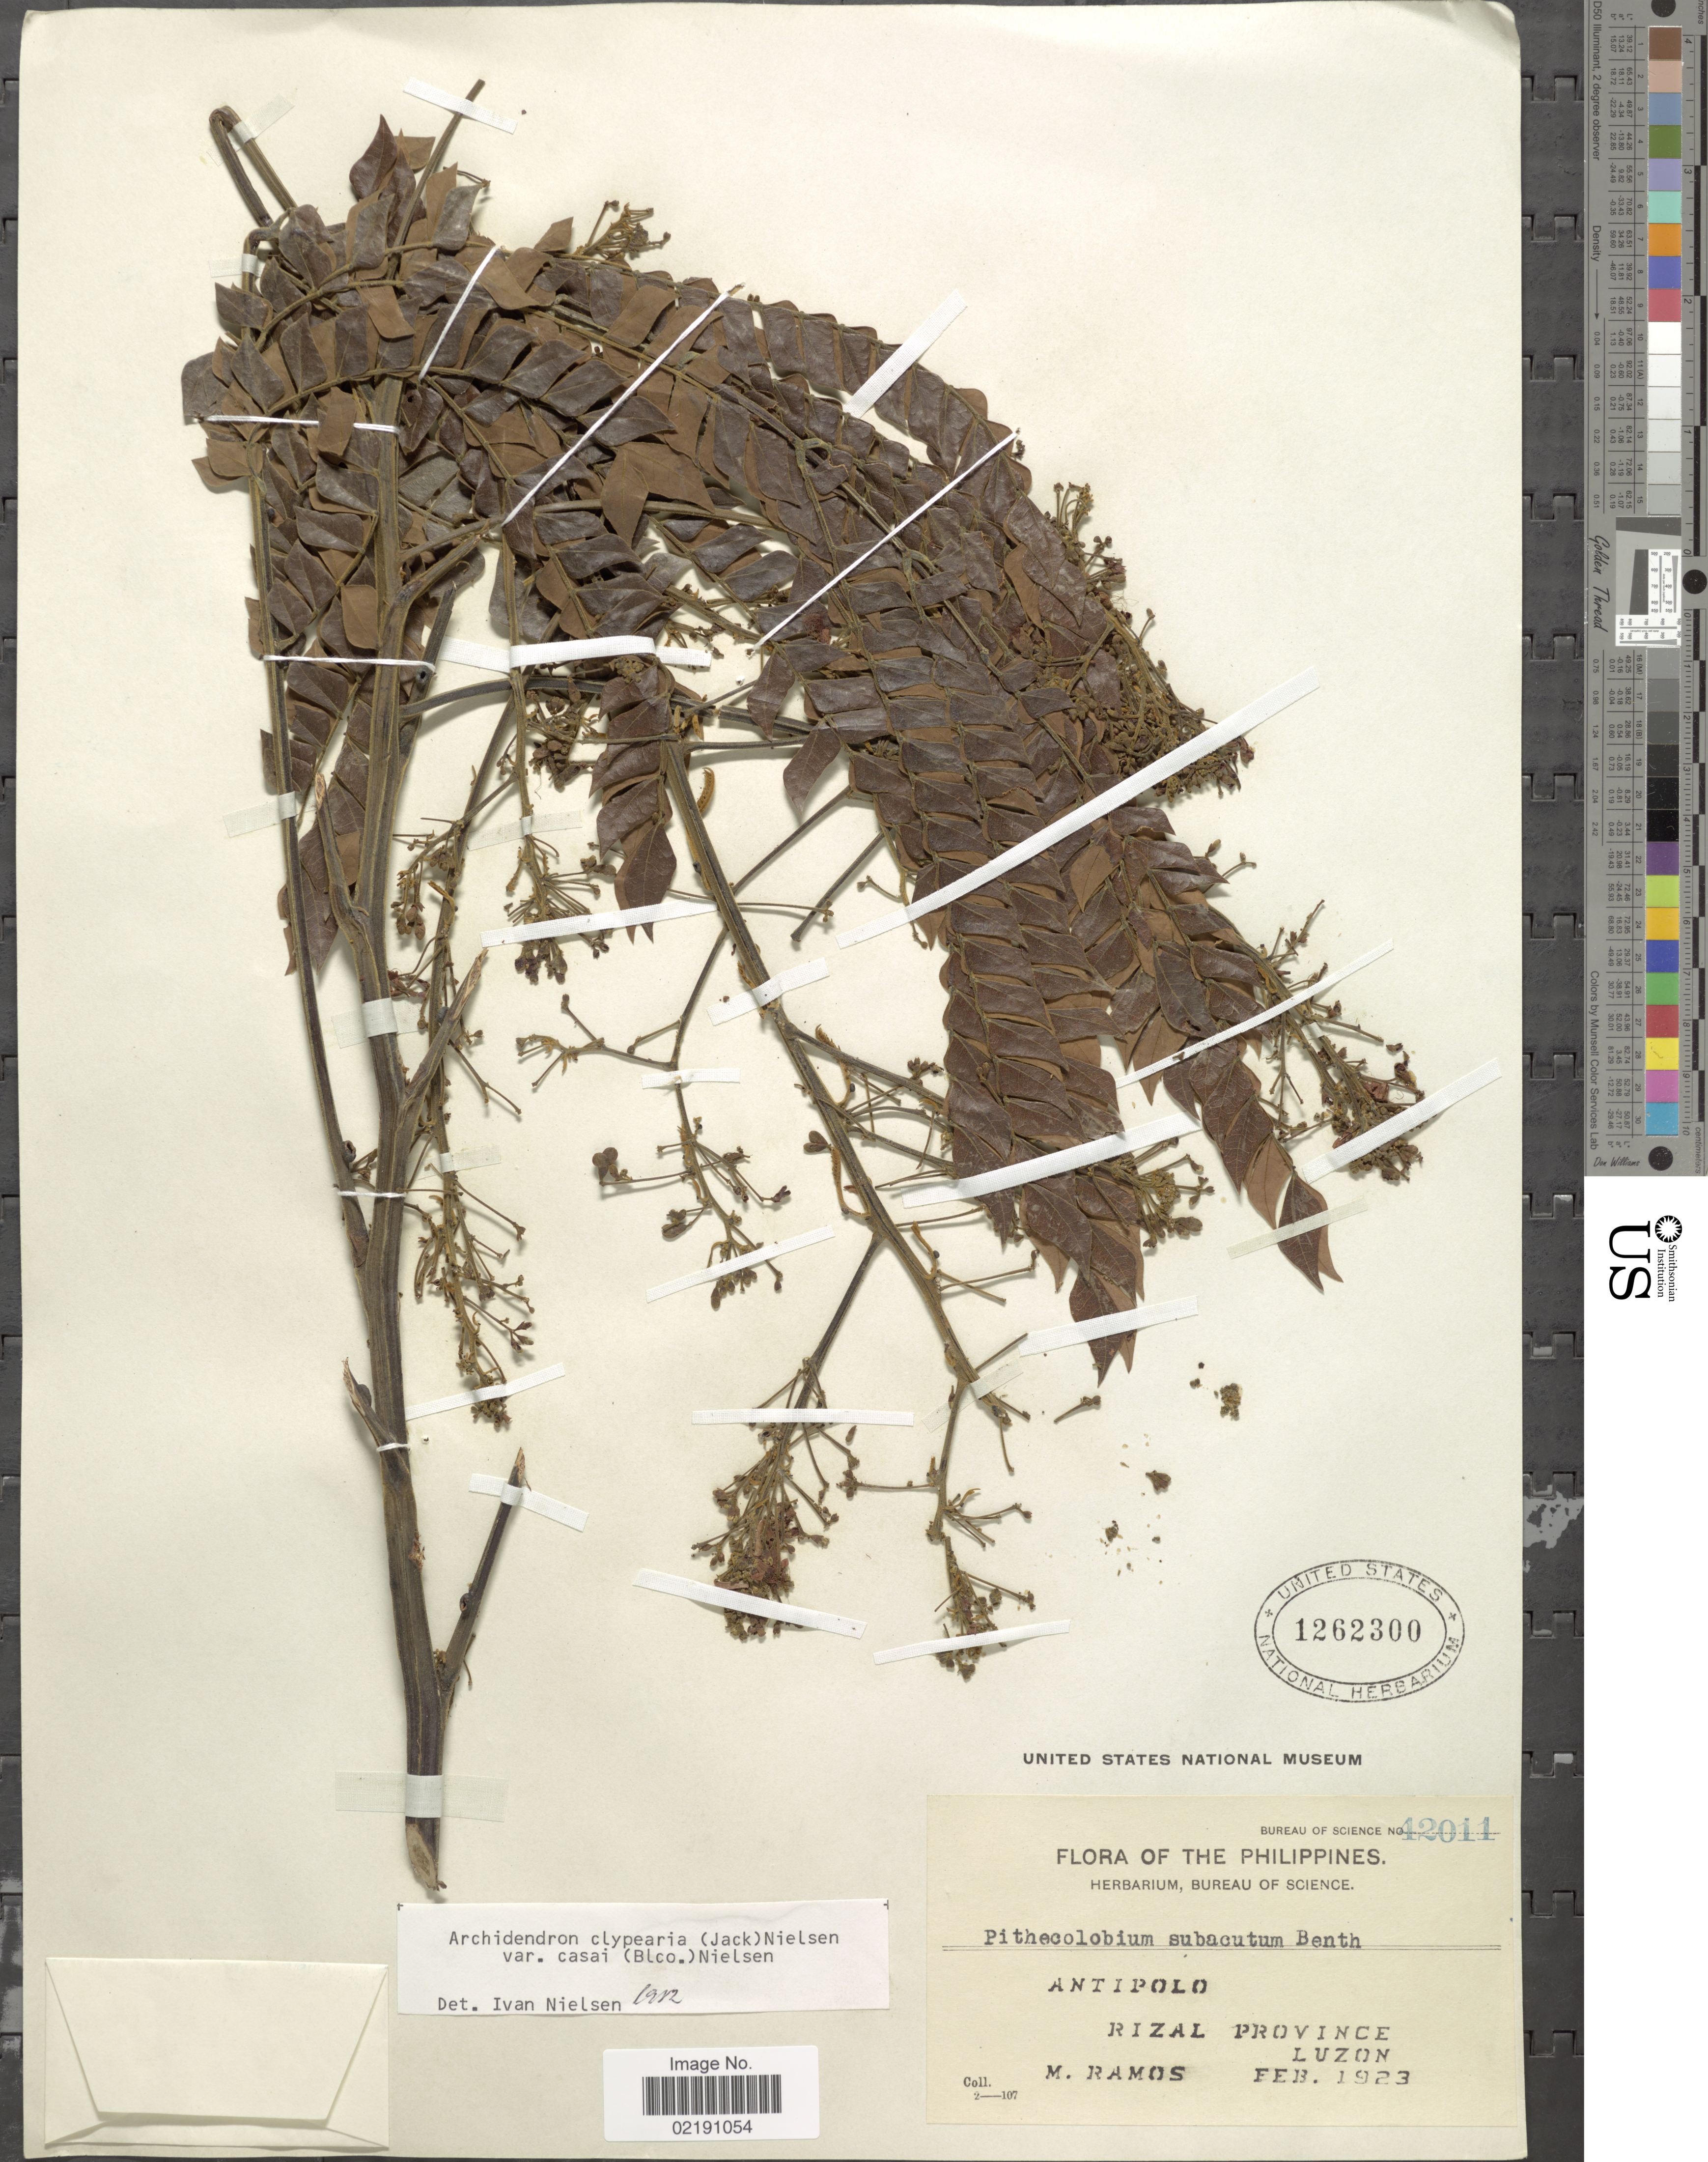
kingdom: Plantae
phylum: Tracheophyta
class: Magnoliopsida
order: Fabales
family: Fabaceae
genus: Archidendron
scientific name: Archidendron clypearia var. casai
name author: (Blanco) I.C. Nielsen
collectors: M. Ramos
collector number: Bureau of Science 42011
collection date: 1923-02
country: Philippines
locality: Antipolo. Rizal Province. Luzon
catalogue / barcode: US 1262300